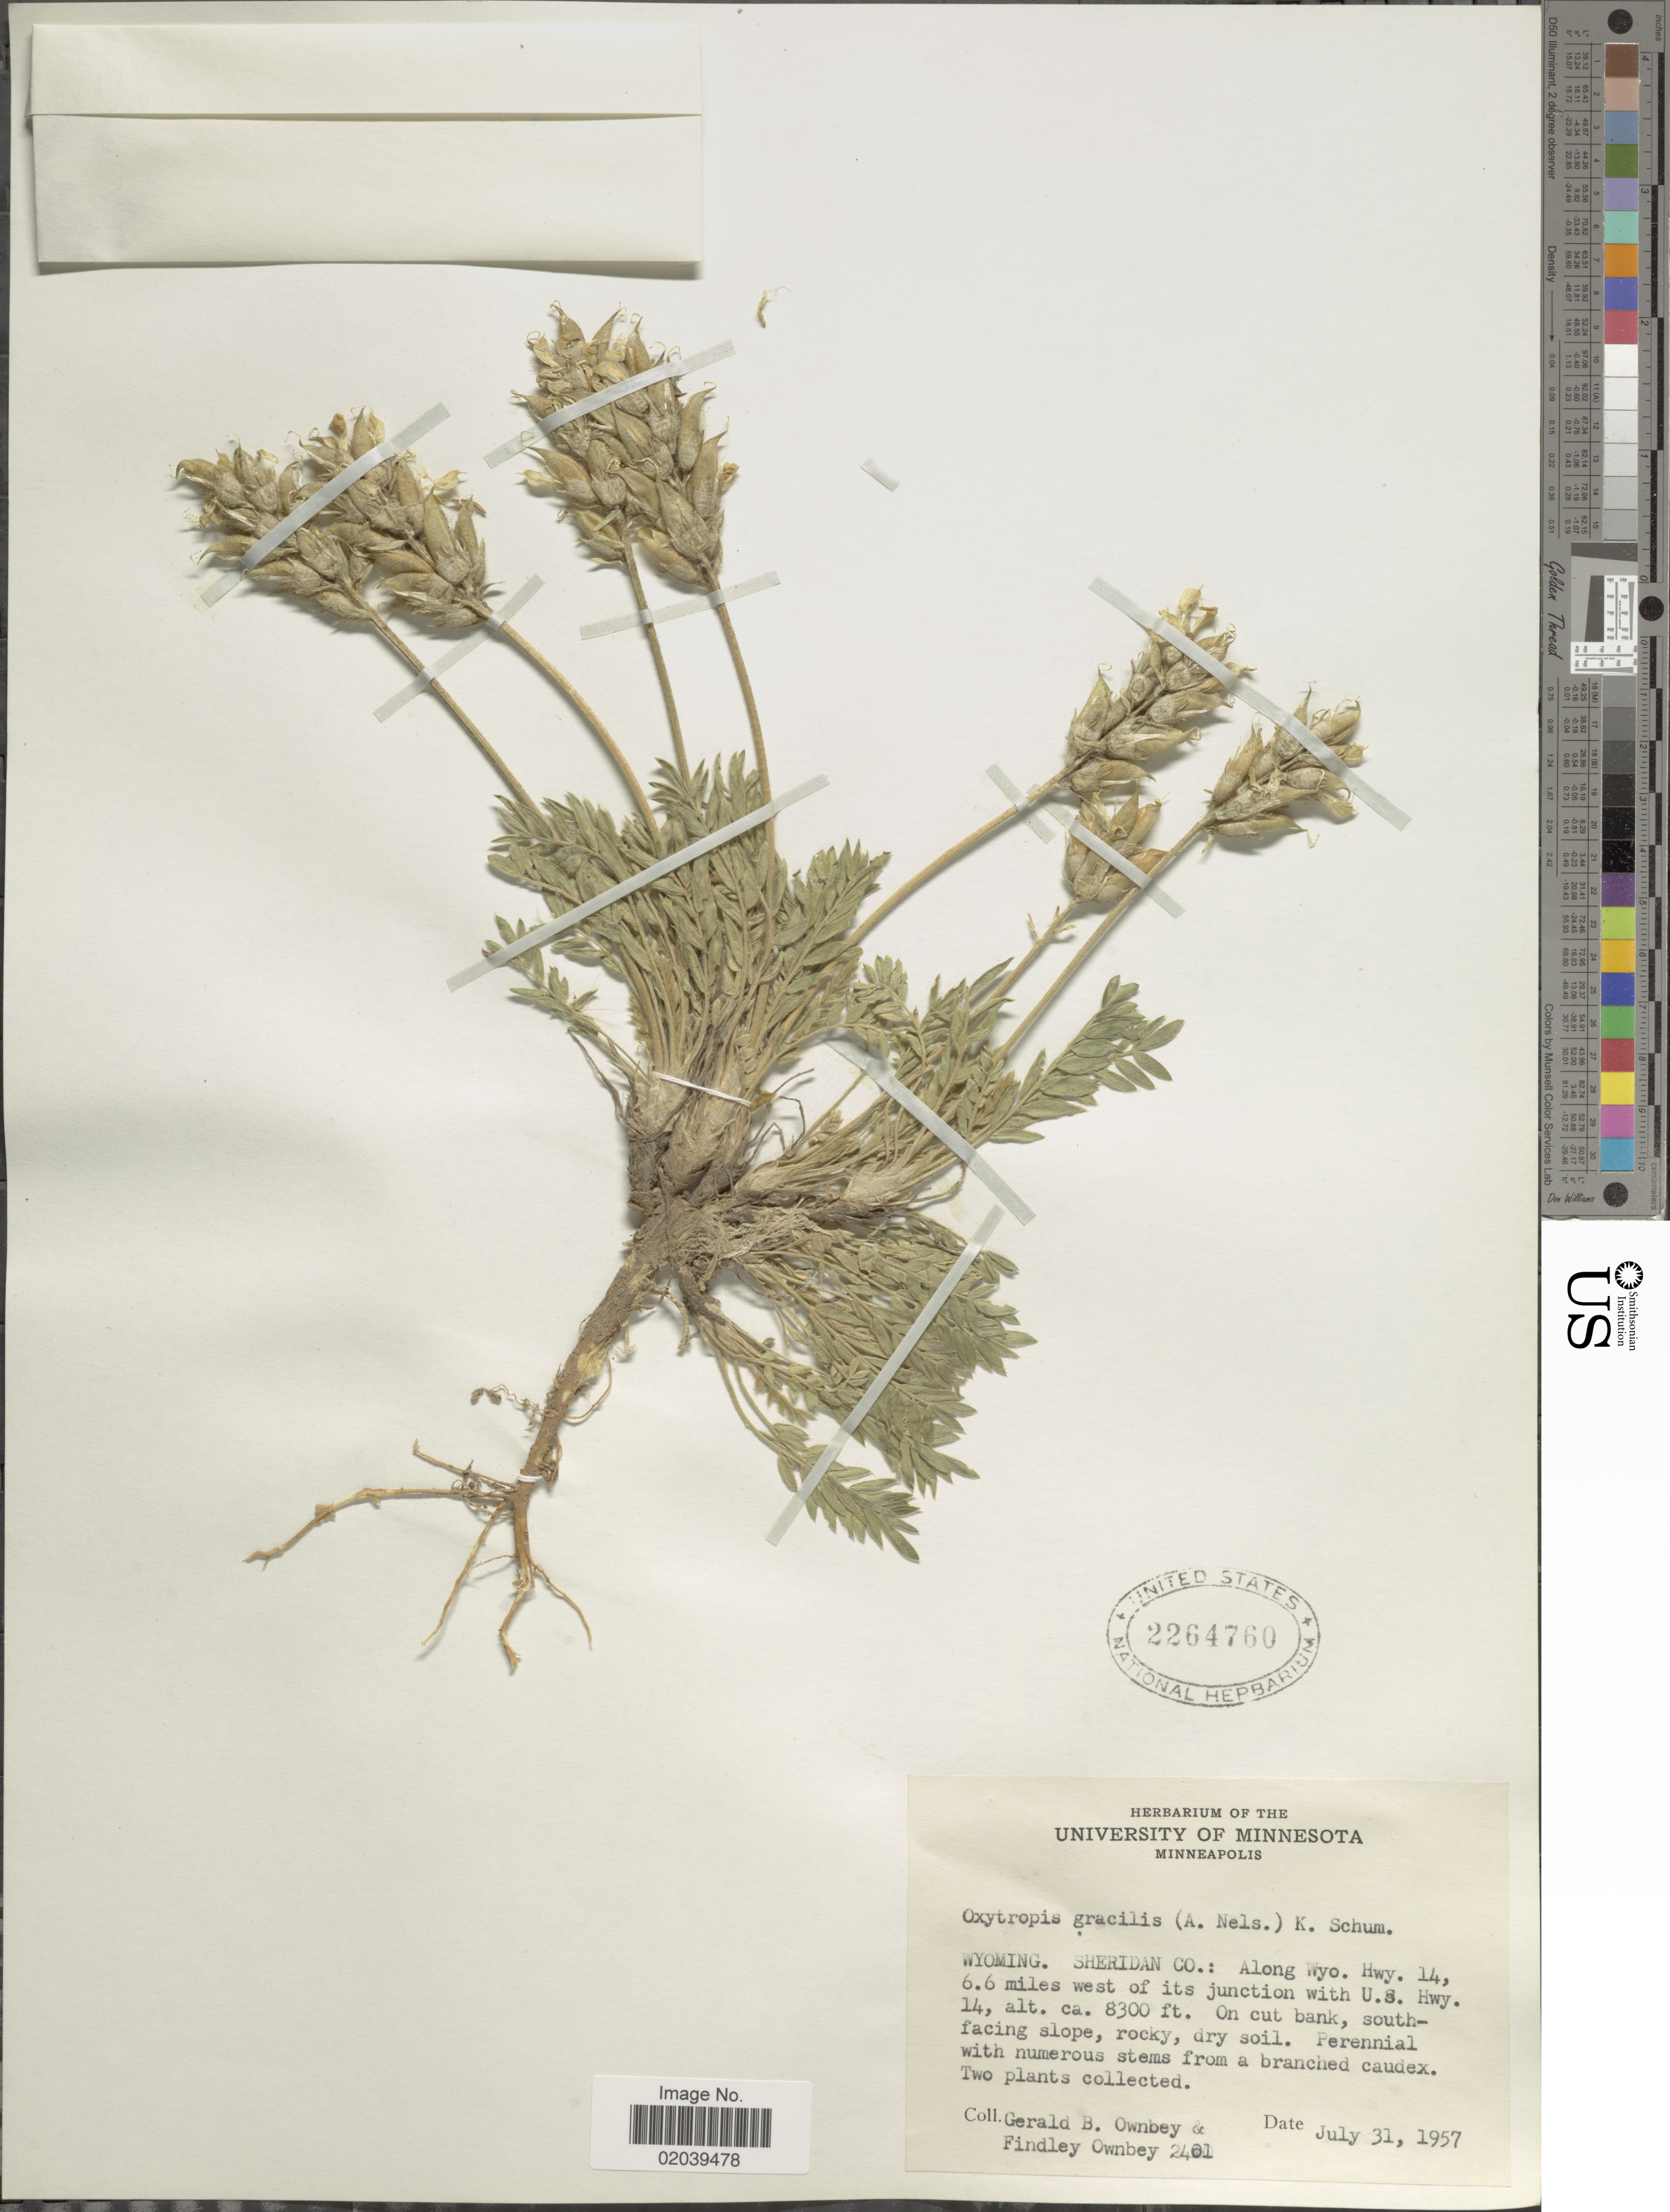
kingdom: Plantae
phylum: Tracheophyta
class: Magnoliopsida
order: Fabales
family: Fabaceae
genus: Oxytropis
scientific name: Oxytropis campestris var. gracilis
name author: (A. Nelson) Barneby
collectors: G. B. Ownbey & F. Ownbey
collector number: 2401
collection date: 1957-07-31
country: United States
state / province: Wyoming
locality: Sheridan Co: Along Wyo. Hwy. 14, 6.6 miles west of its junction with U.S. Hwy. 14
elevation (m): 2530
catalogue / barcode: US 2264760